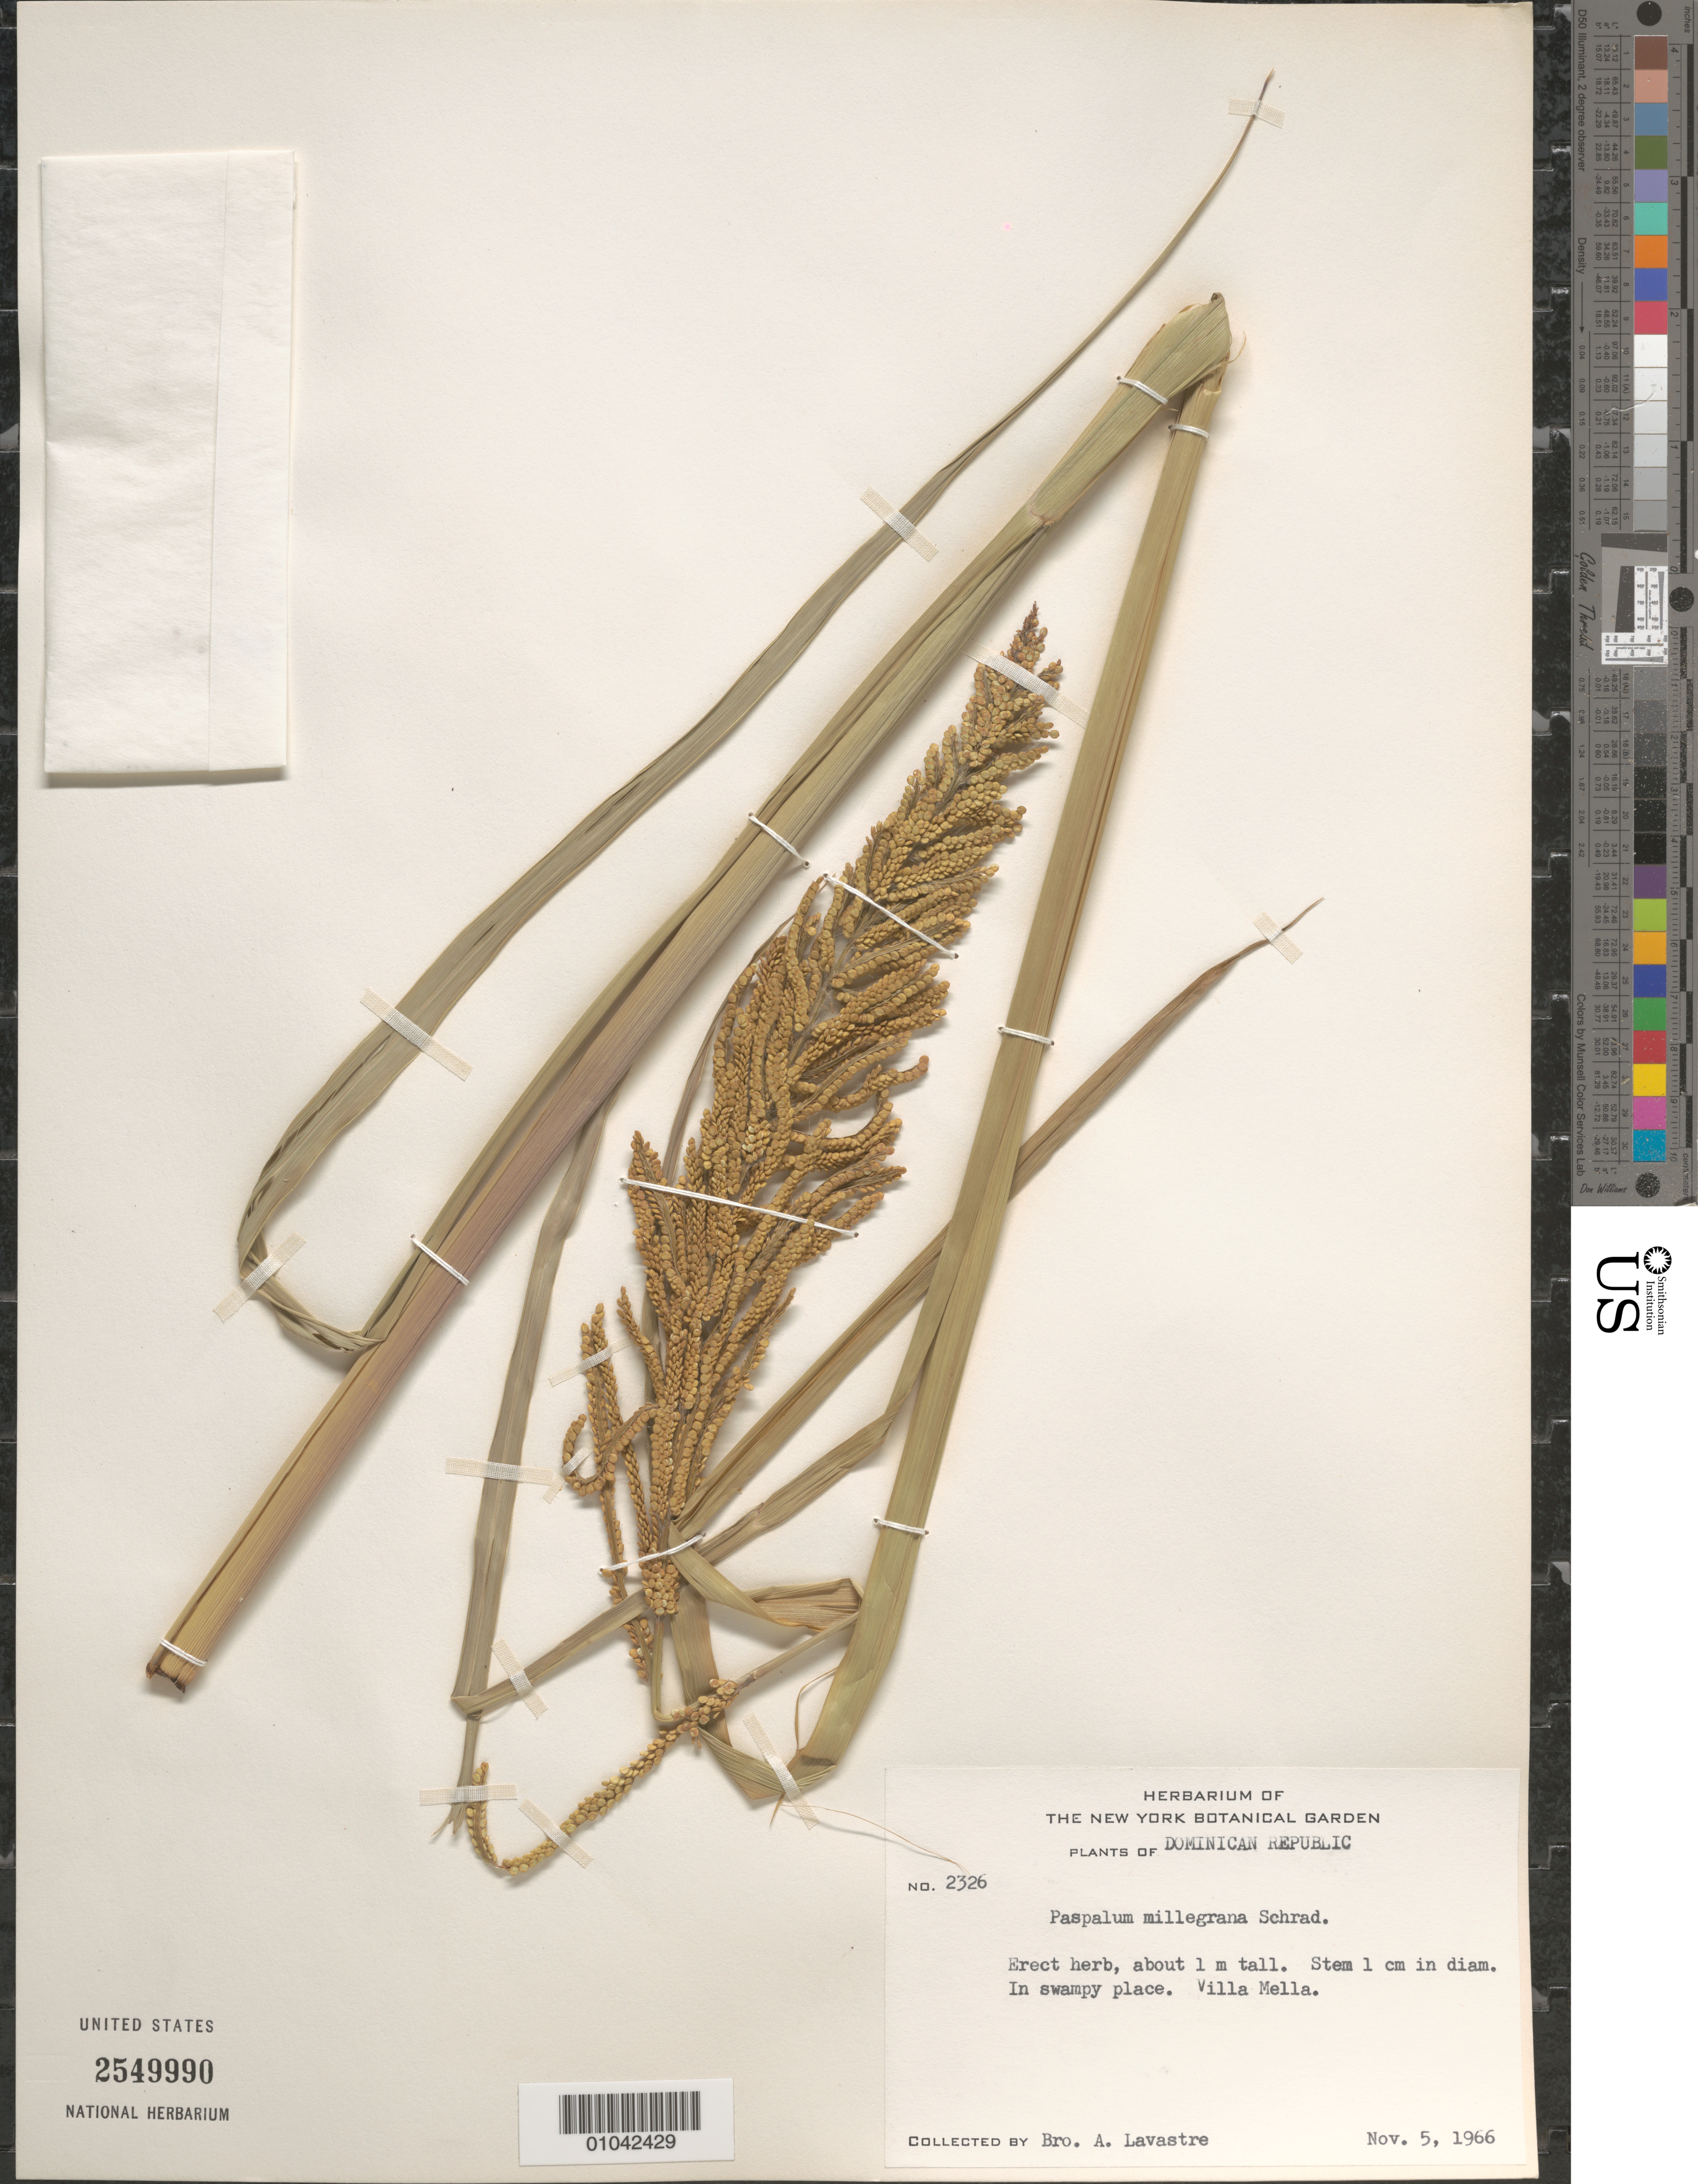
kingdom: Plantae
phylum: Tracheophyta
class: Liliopsida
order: Poales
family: Poaceae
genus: Paspalum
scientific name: Paspalum millegrana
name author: Schrad.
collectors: B. Lavastre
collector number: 2326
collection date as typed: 05 Nov 1966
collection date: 1966-11-05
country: Dominican Republic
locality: Villa Mela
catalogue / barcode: US 2549990